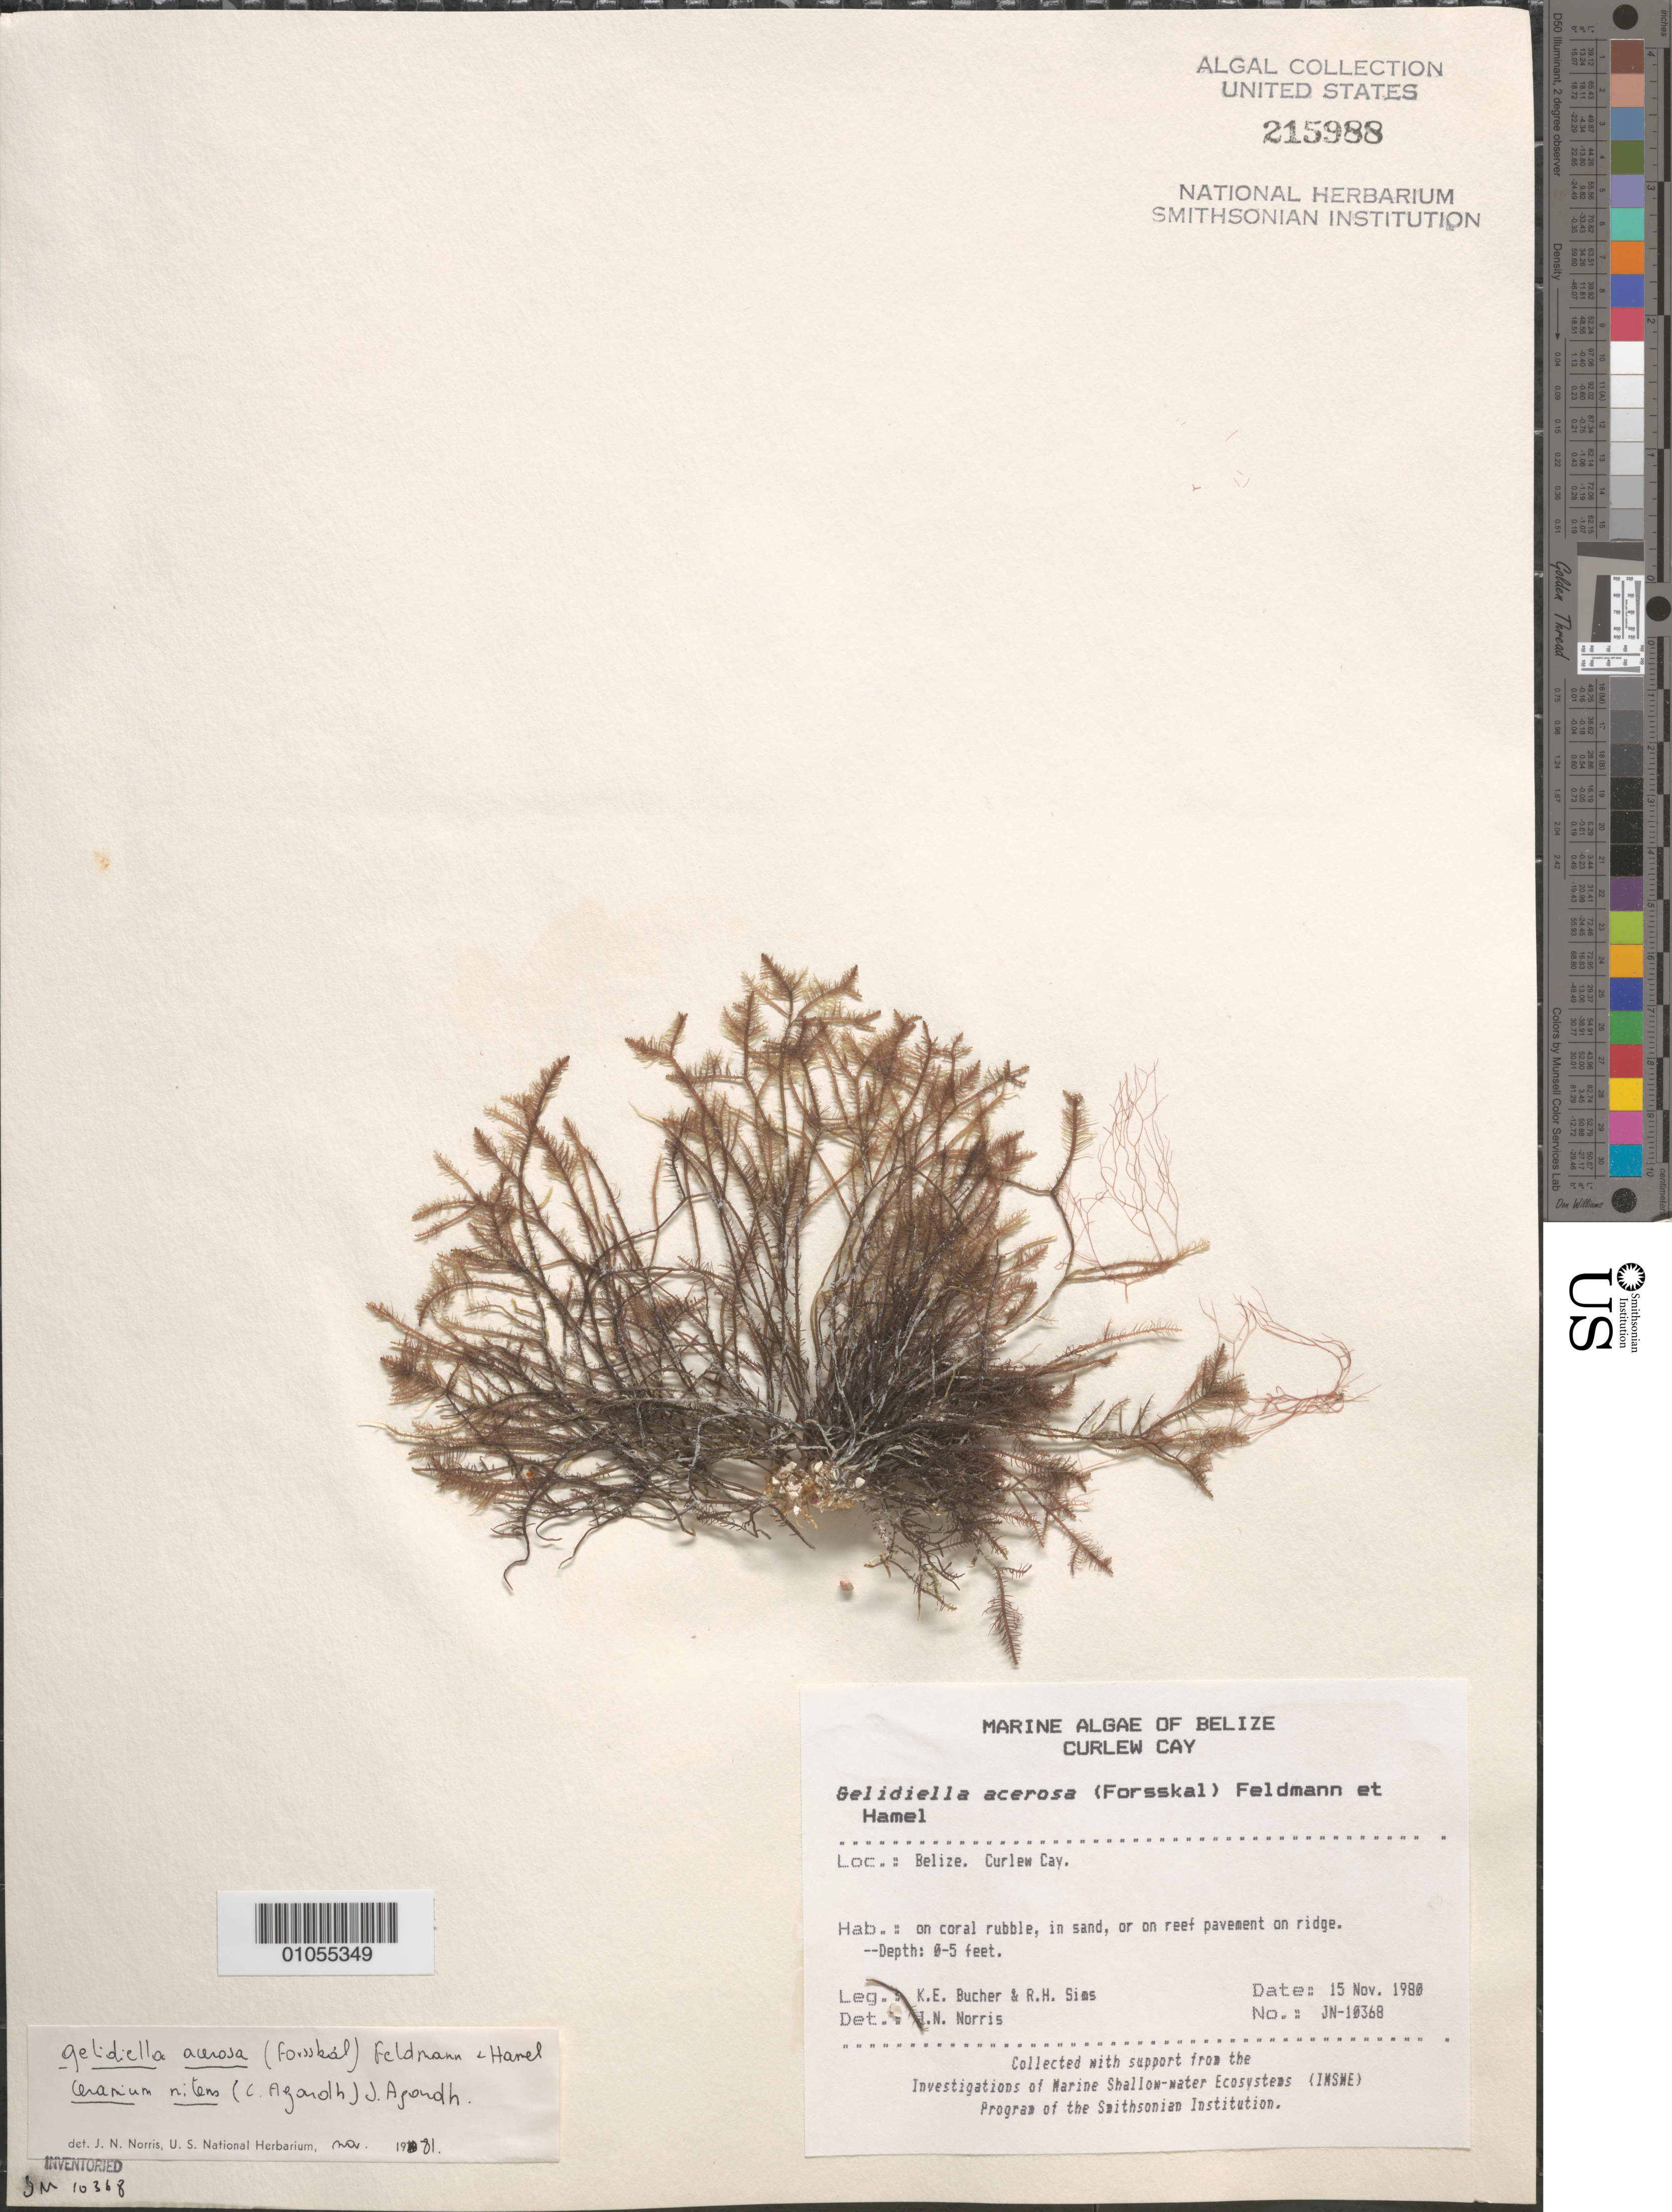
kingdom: Plantae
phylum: Rhodophyta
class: Florideophyceae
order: Gelidiales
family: Gelidiellaceae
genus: Gelidiella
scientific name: Gelidiella acerosa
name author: (Forssk.) Feldmann & G. Hamel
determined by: Norris, James N.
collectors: K. E. Bucher & R. H. Sims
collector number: JN-10368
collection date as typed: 15 Nov 1980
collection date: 1980-11-15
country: Belize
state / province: Stann Creek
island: Curlew Cay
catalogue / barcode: US 215988